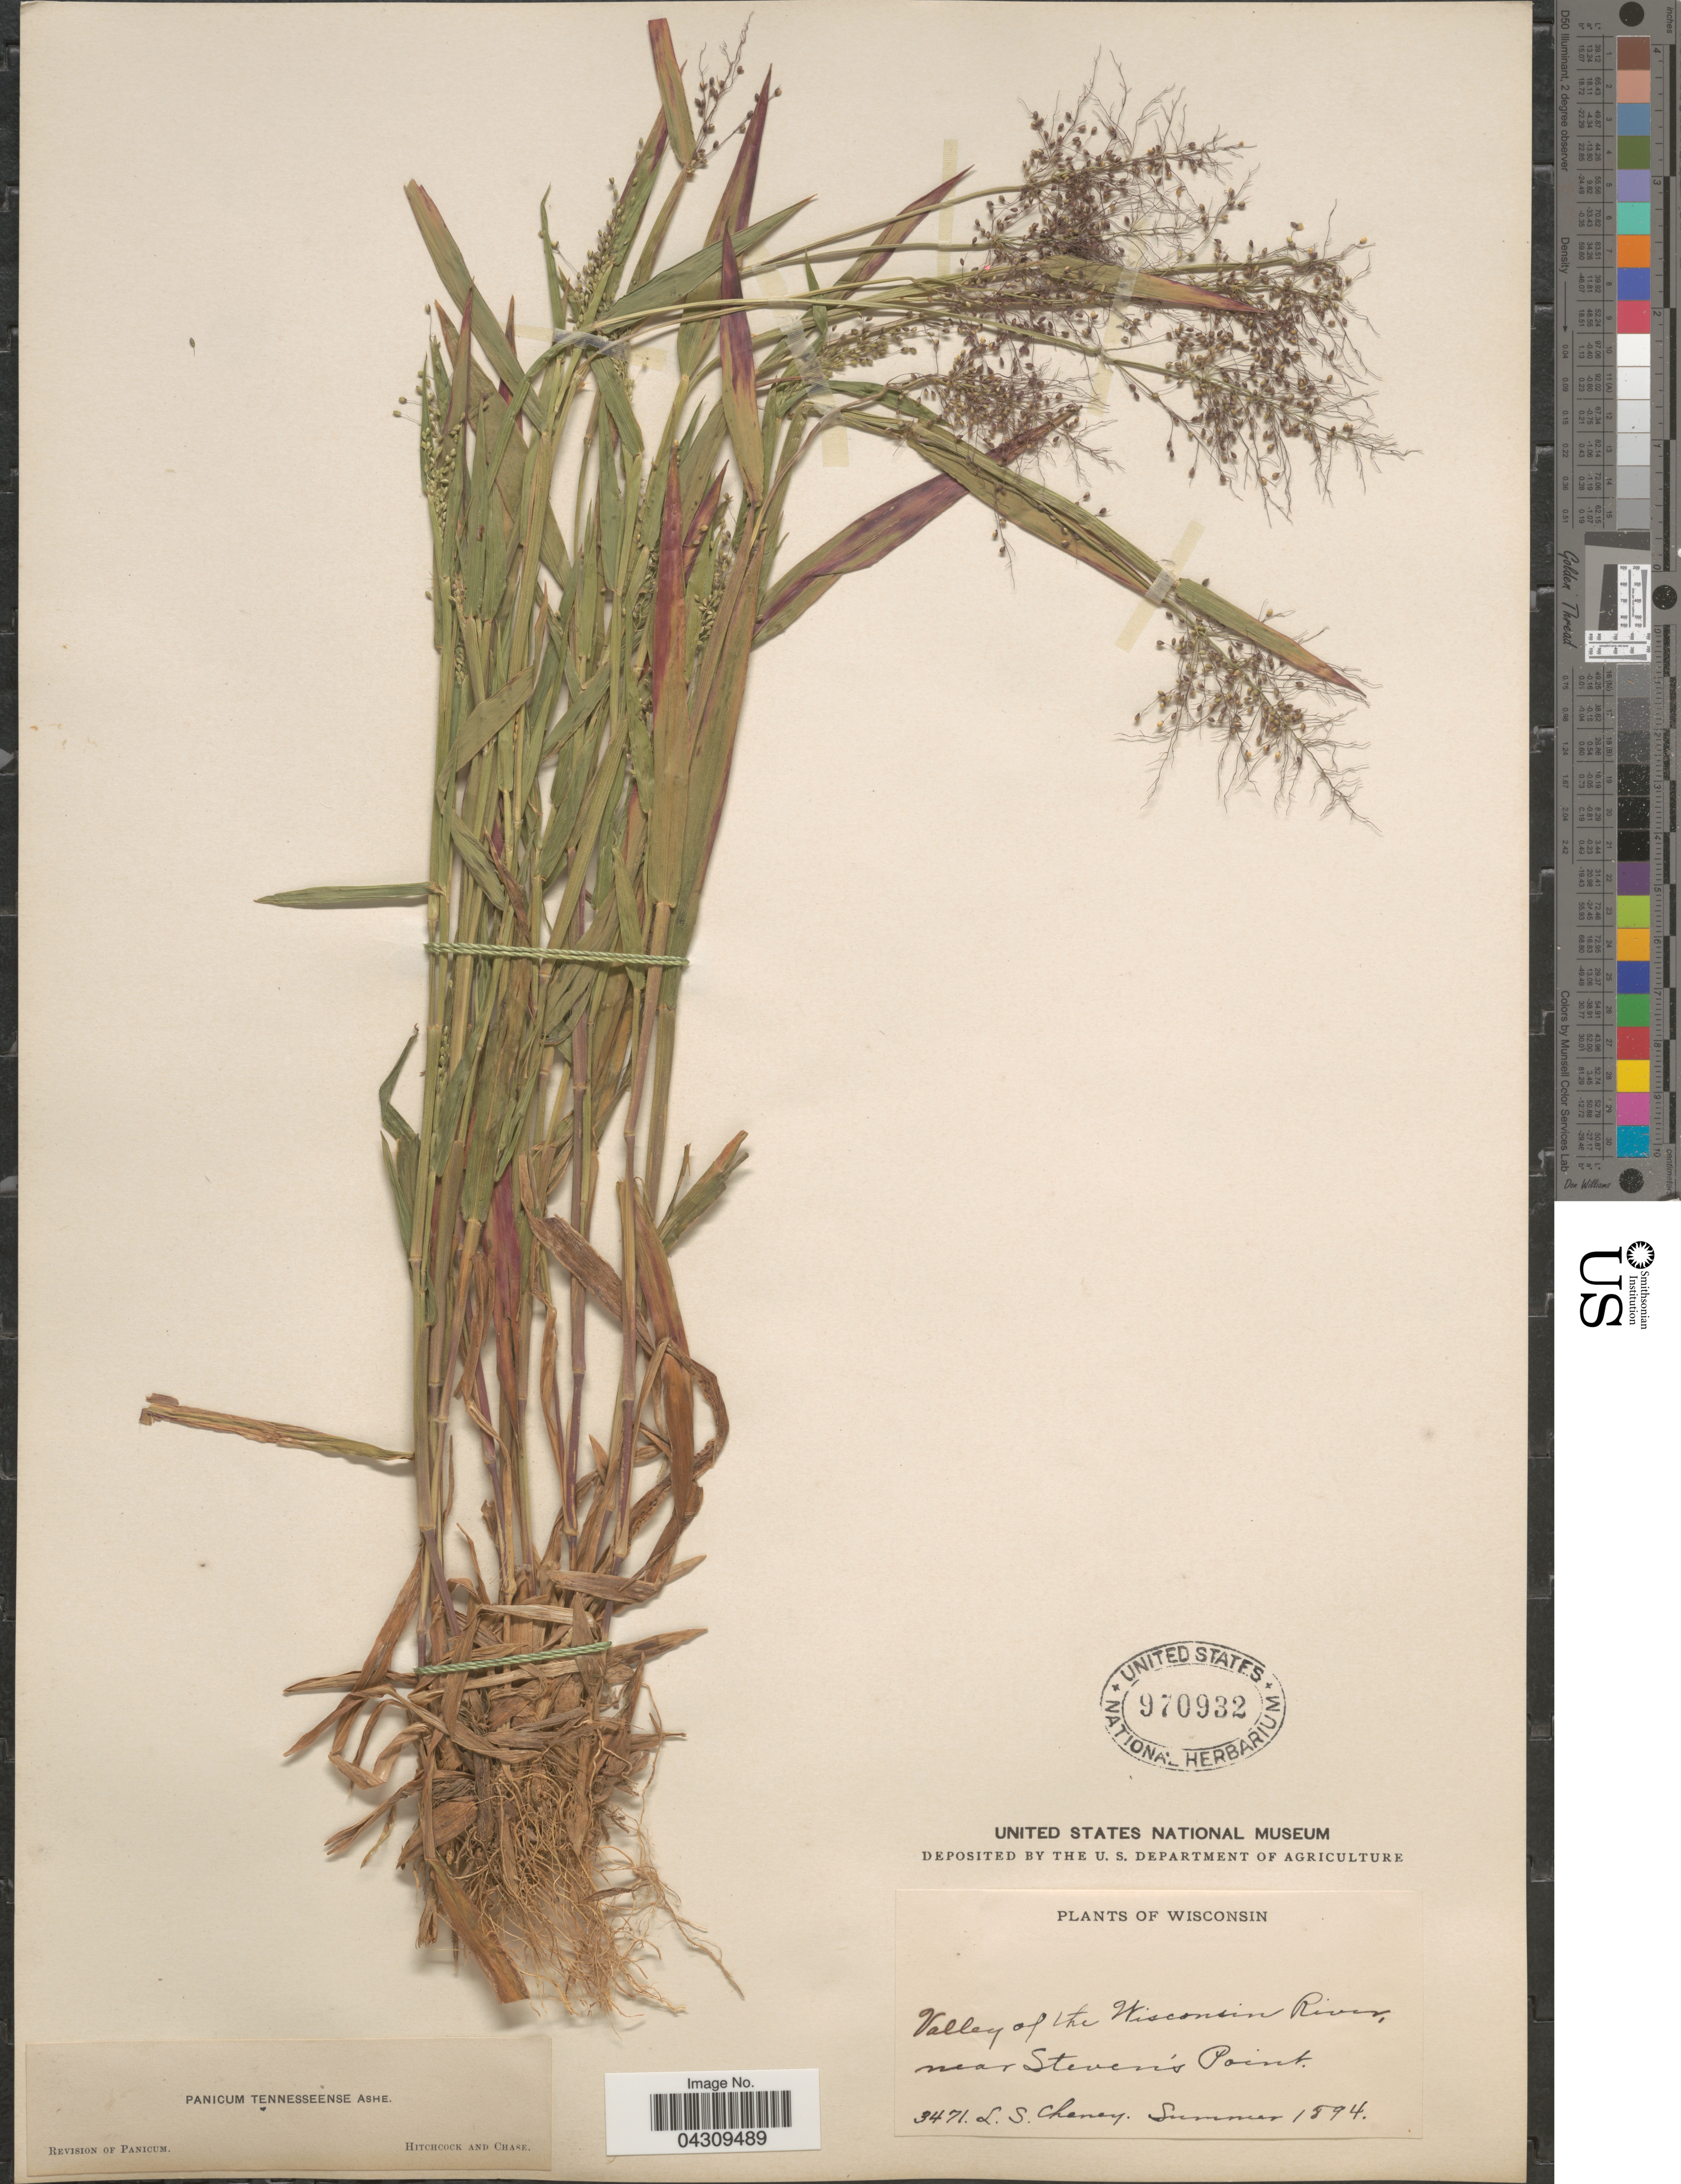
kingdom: Plantae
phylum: Tracheophyta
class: Liliopsida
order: Poales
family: Poaceae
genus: Dichanthelium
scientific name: Dichanthelium acuminatum var. acuminatum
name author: (Sw.) Gould & C.A. Clark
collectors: L. Cheney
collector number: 3471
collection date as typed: Summer 1894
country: United States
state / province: Wisconsin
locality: Valley of the Wisconsin River, near Steven's Point.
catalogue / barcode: US 970932